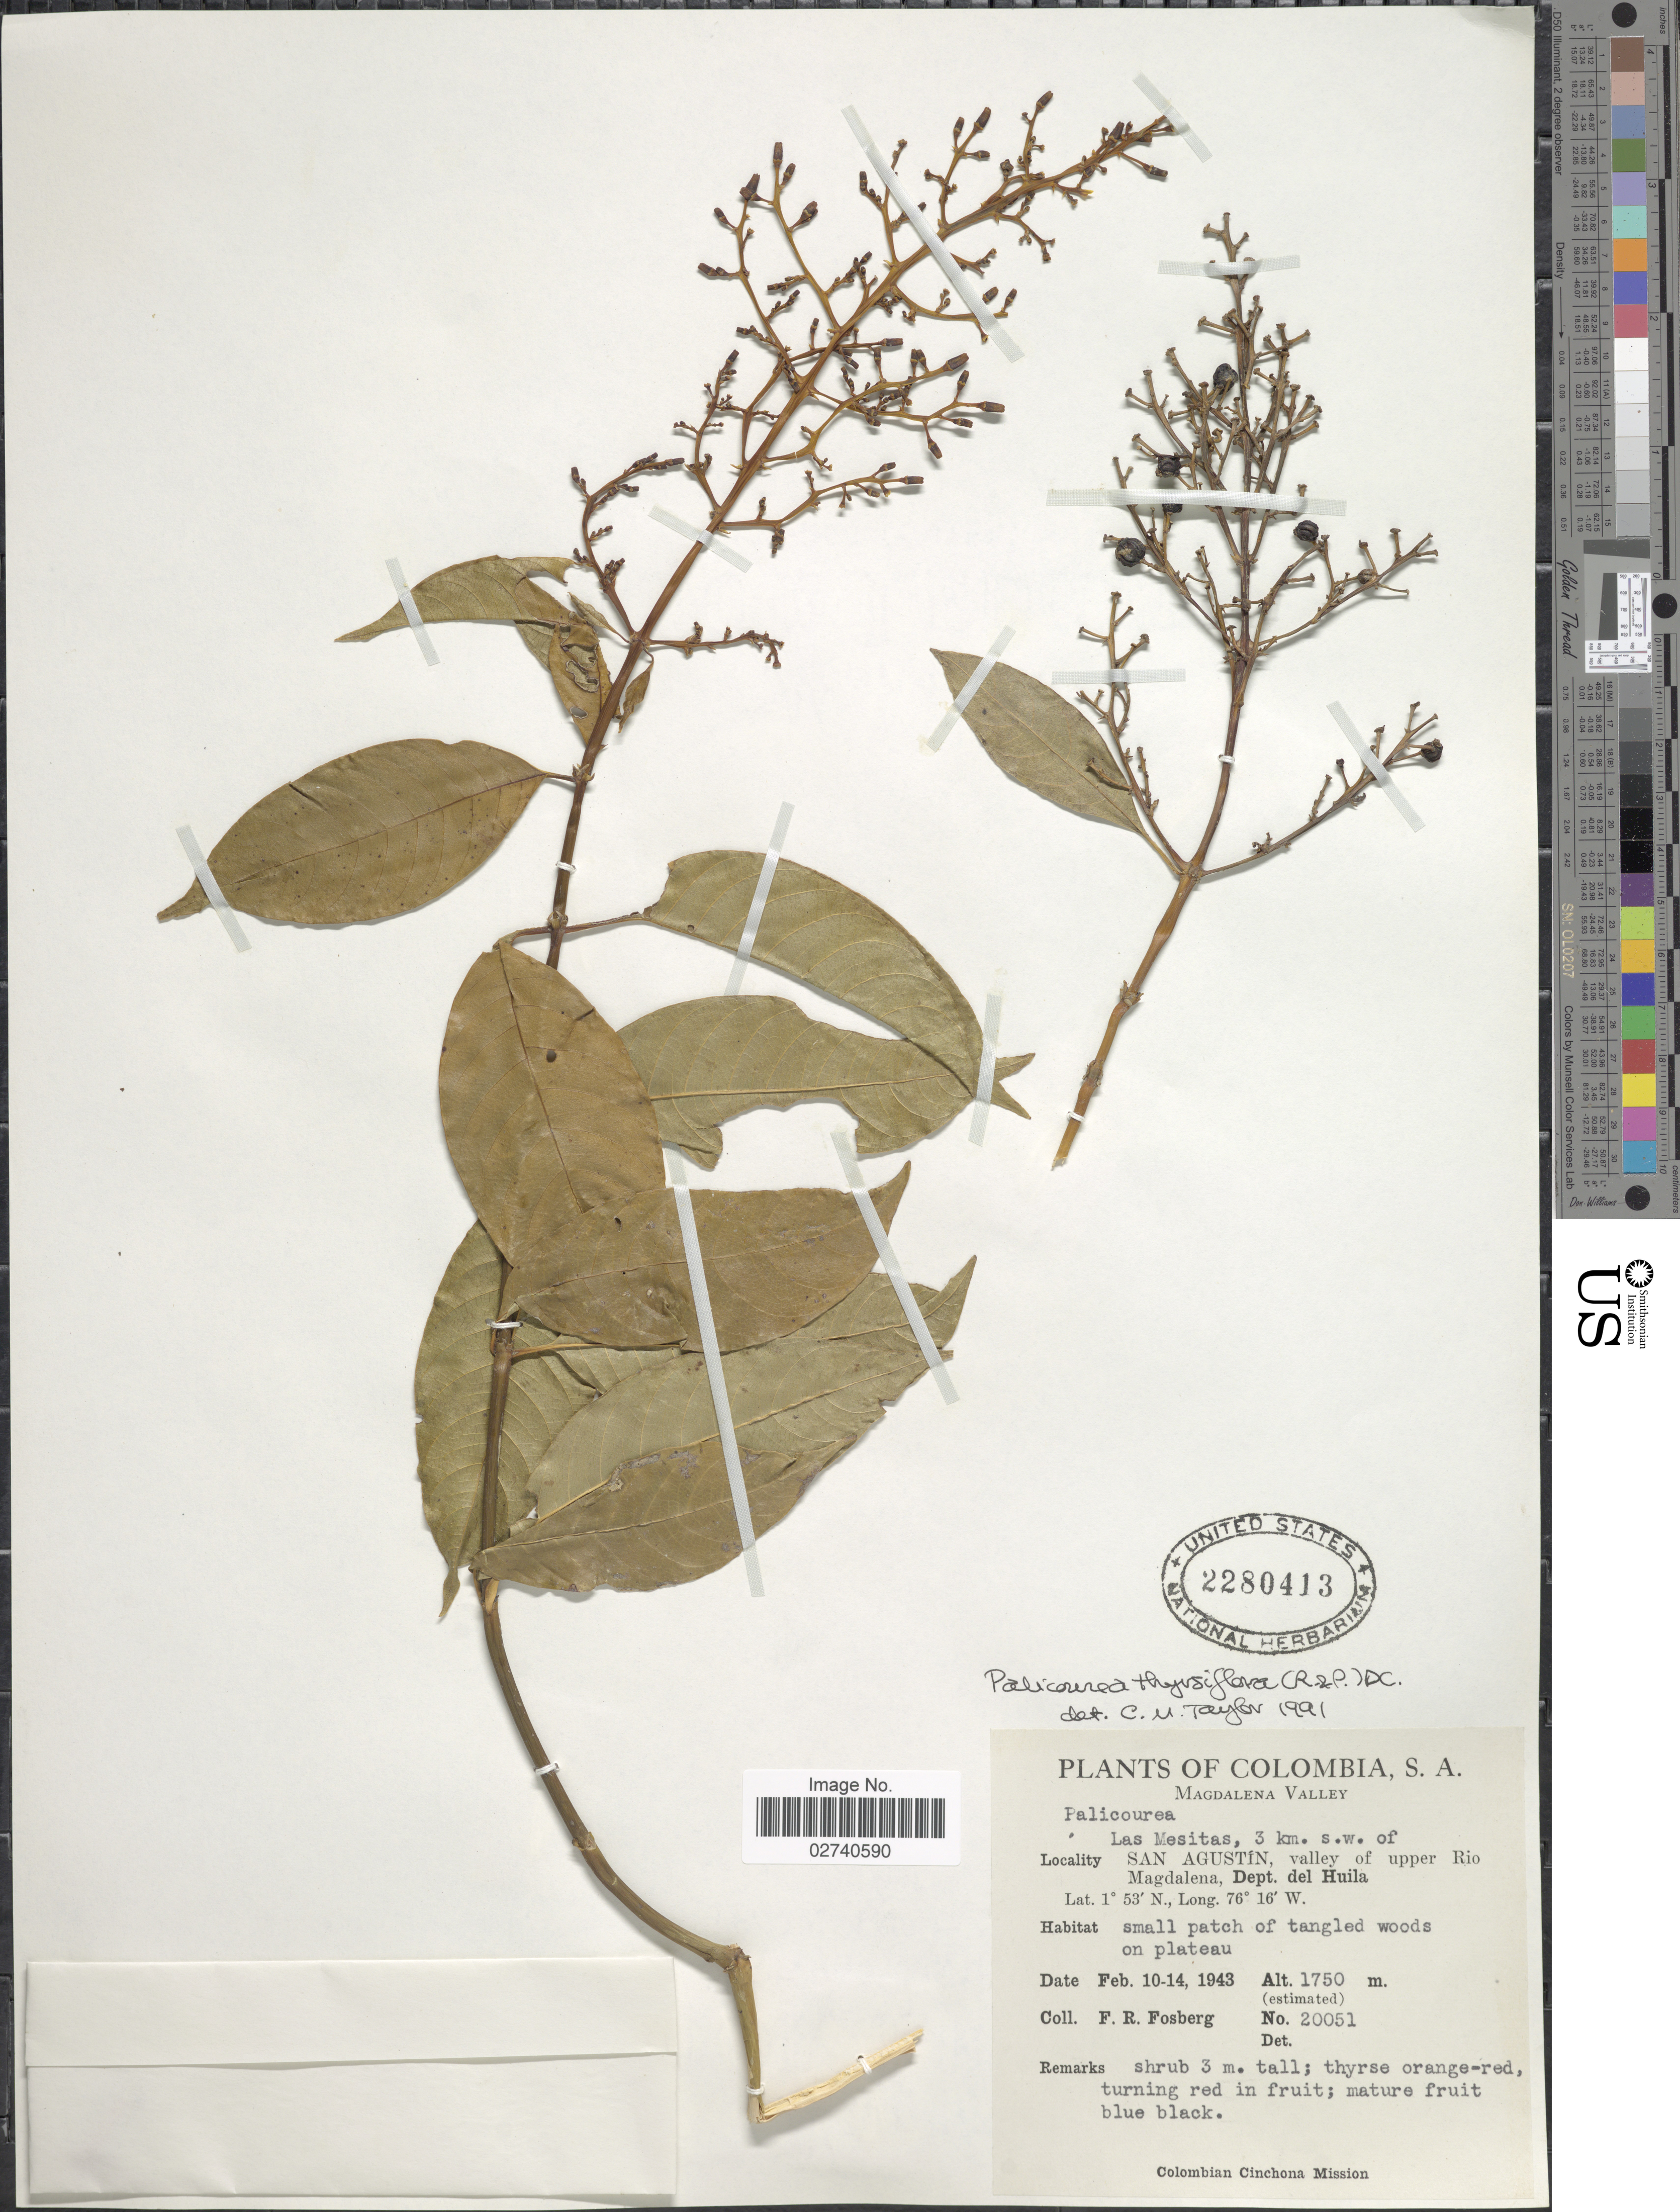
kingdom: Plantae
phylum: Tracheophyta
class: Magnoliopsida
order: Gentianales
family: Rubiaceae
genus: Palicourea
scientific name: Palicourea thyrsiflora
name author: (Ruiz & Pav.) DC.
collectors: F. R. Fosberg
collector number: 20051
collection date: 1943-02-10/1943-02-14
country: Colombia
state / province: Huila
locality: Magdalena Valley. Las Mesitas, 3 km. s.w. of San Agustin, valley of upper Rio Magdalena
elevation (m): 1750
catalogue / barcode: US 2280413